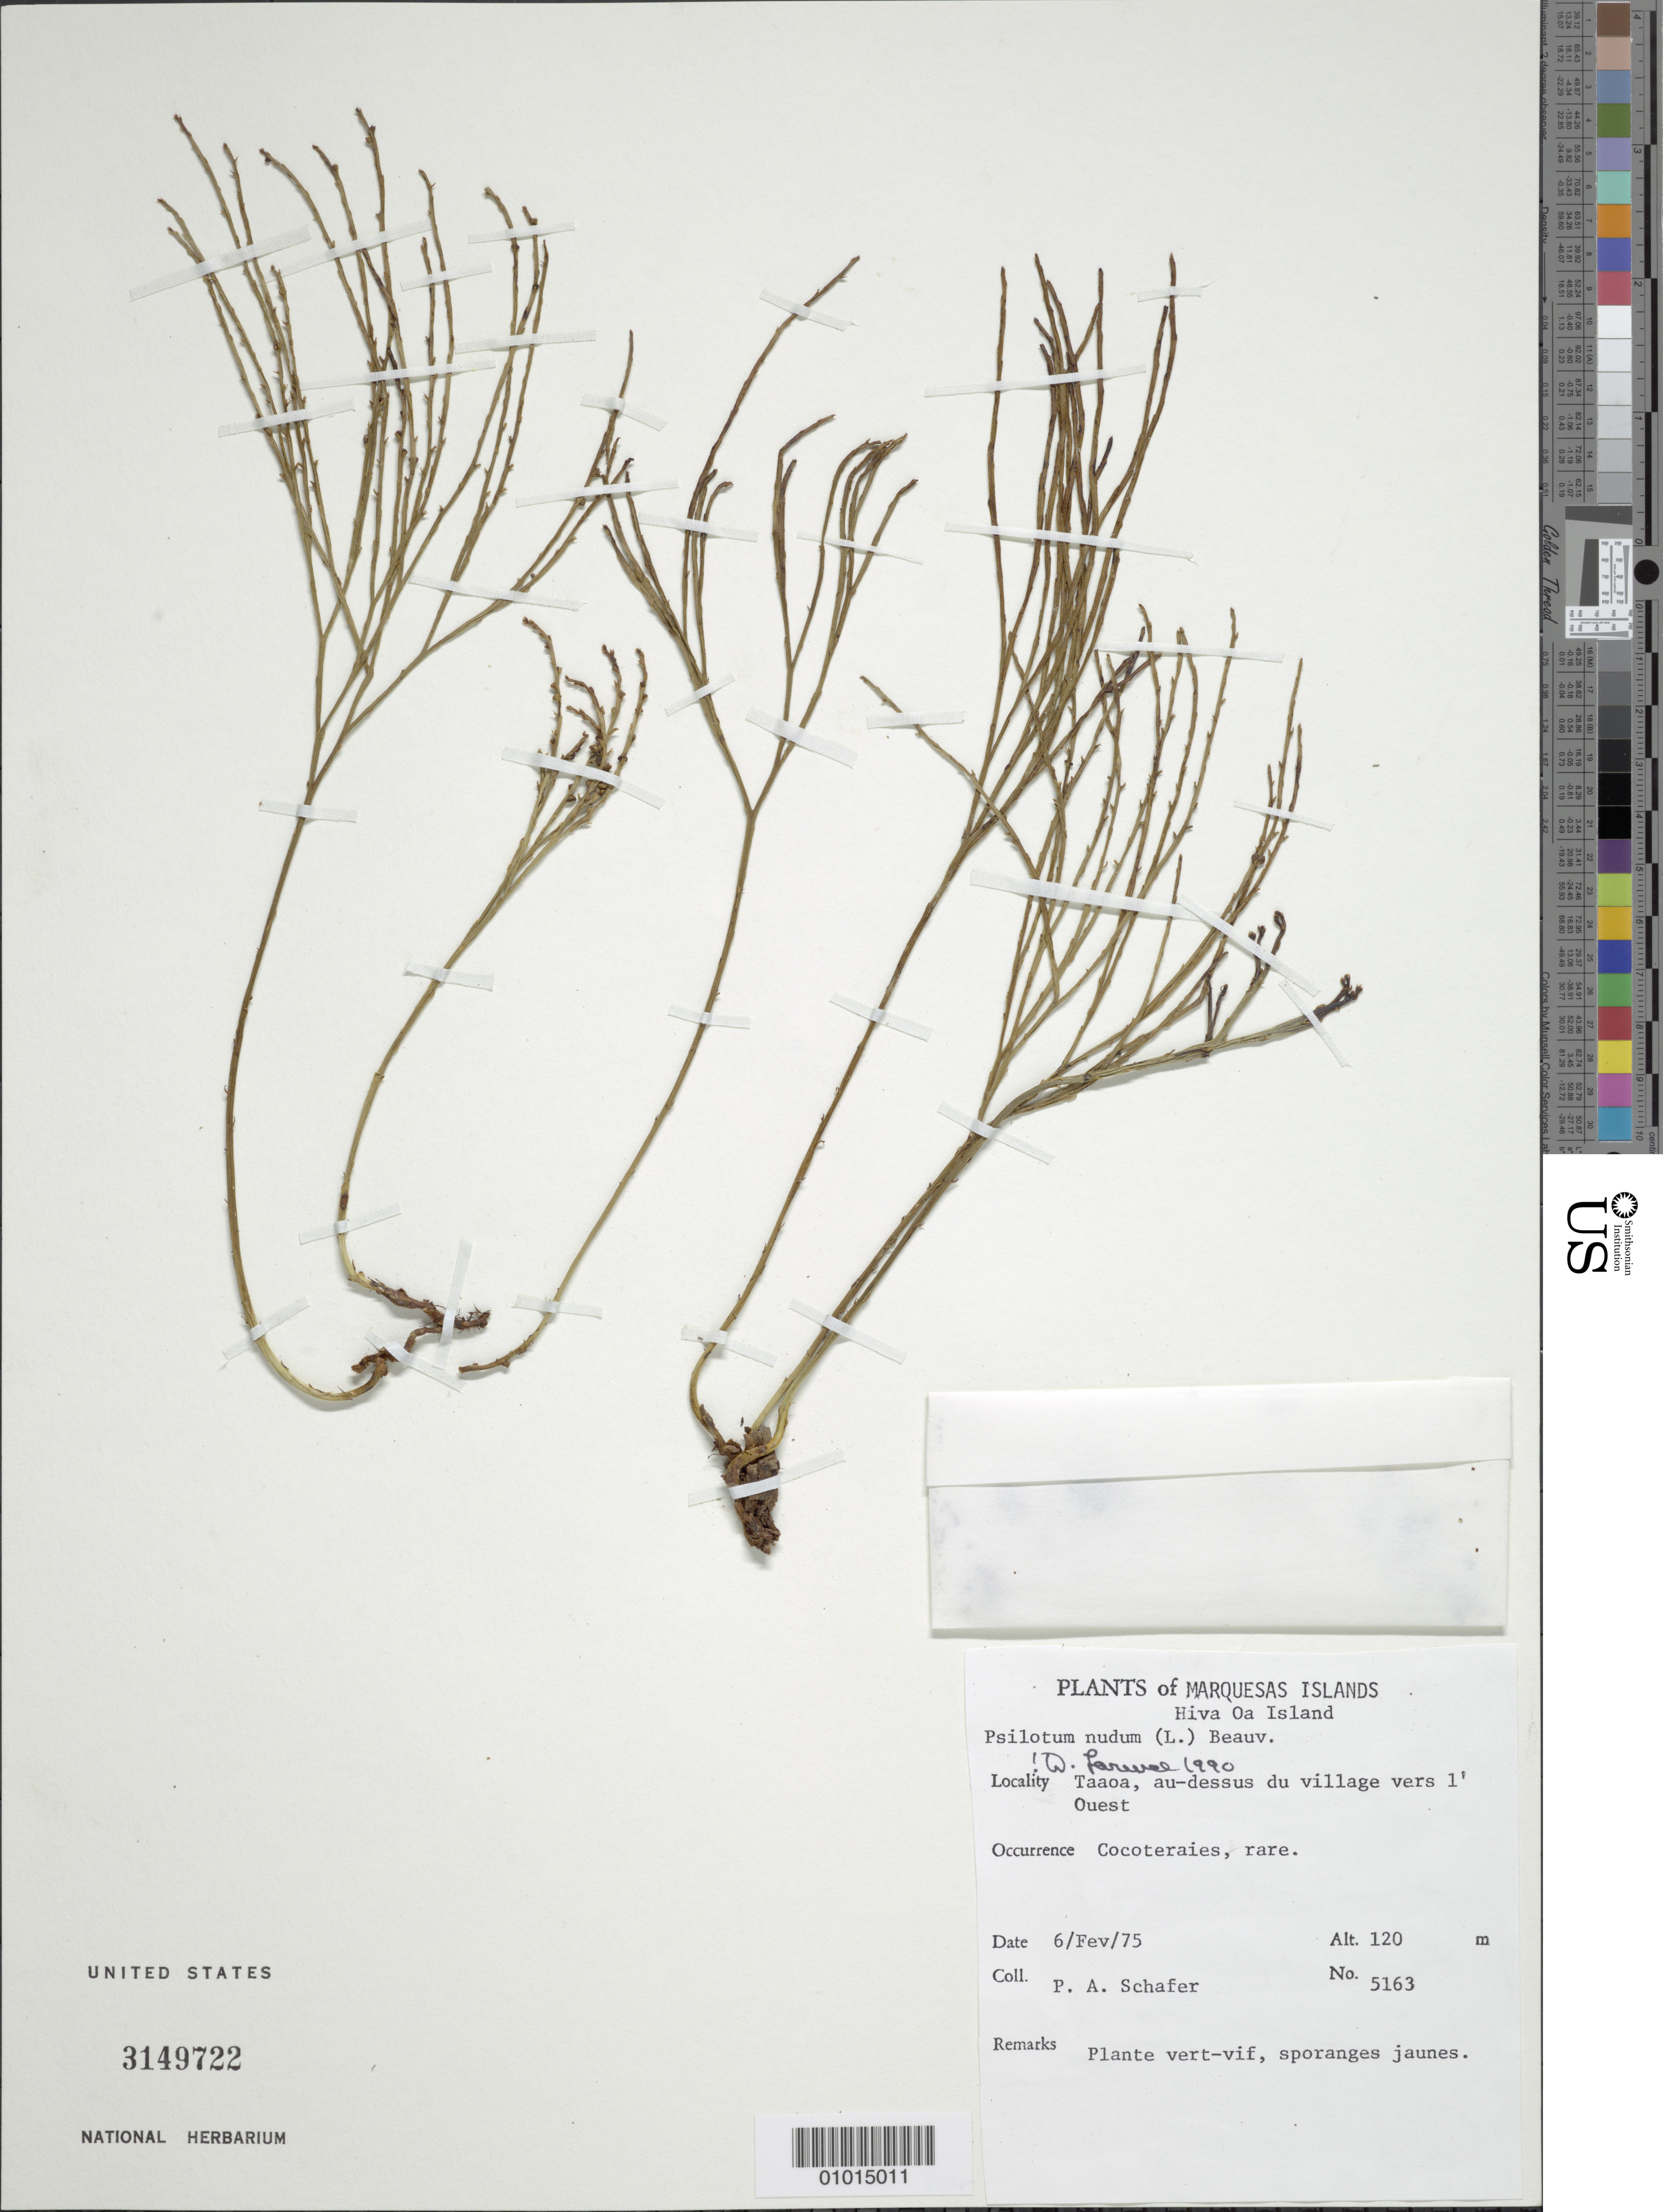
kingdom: Plantae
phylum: Tracheophyta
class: Polypodiopsida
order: Psilotales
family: Psilotaceae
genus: Psilotum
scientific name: Psilotum nudum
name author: (L.) P. Beauv.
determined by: Lorence, David H., (PTBG), National Tropical Botanical Garden (UNITED STATES)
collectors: P. A. Schäfer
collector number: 5163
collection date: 1975-02-06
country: French Polynesia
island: Hiva Oa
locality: Taaoa, au-dessus du village vers l'Ouest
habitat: Cocoteraies; rare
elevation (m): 120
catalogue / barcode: US 3149722